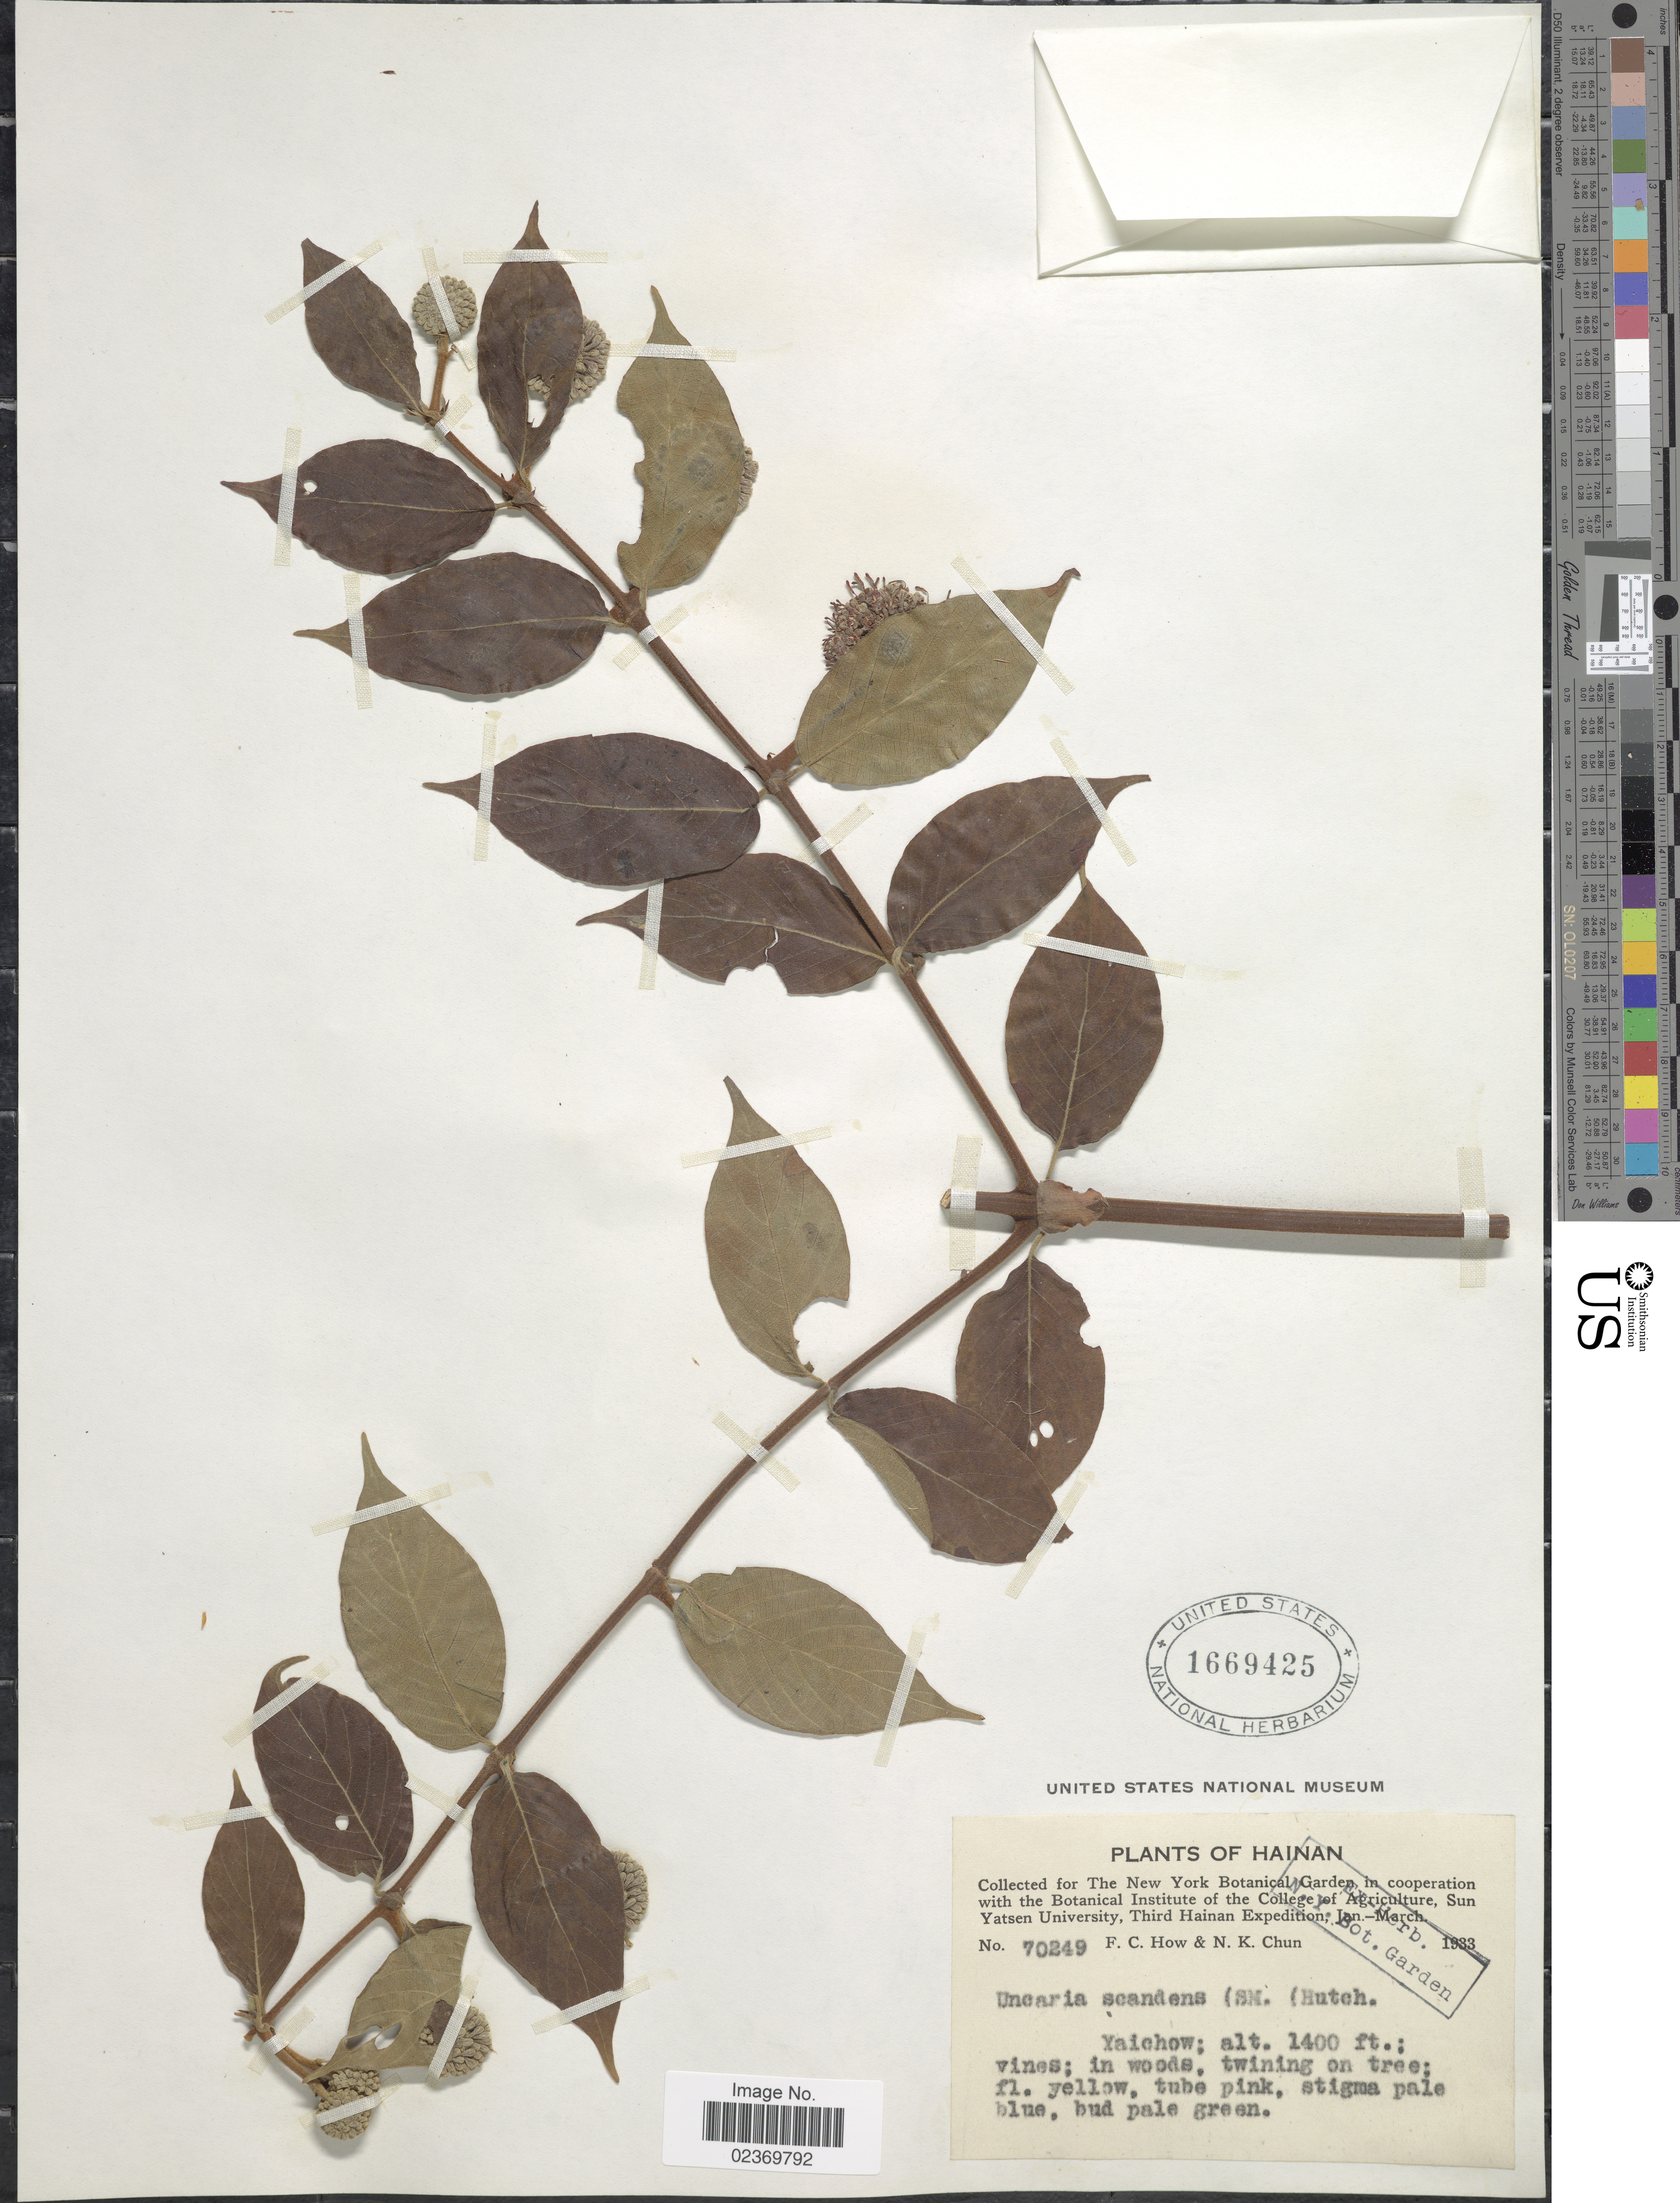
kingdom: Plantae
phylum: Tracheophyta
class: Magnoliopsida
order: Gentianales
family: Rubiaceae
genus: Uncaria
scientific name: Uncaria scandens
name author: (Sm.) Hutch.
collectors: F. C. How & N. K. Chun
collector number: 70249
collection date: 1933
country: China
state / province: Hainan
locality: Yaichow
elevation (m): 427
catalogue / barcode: US 1669425